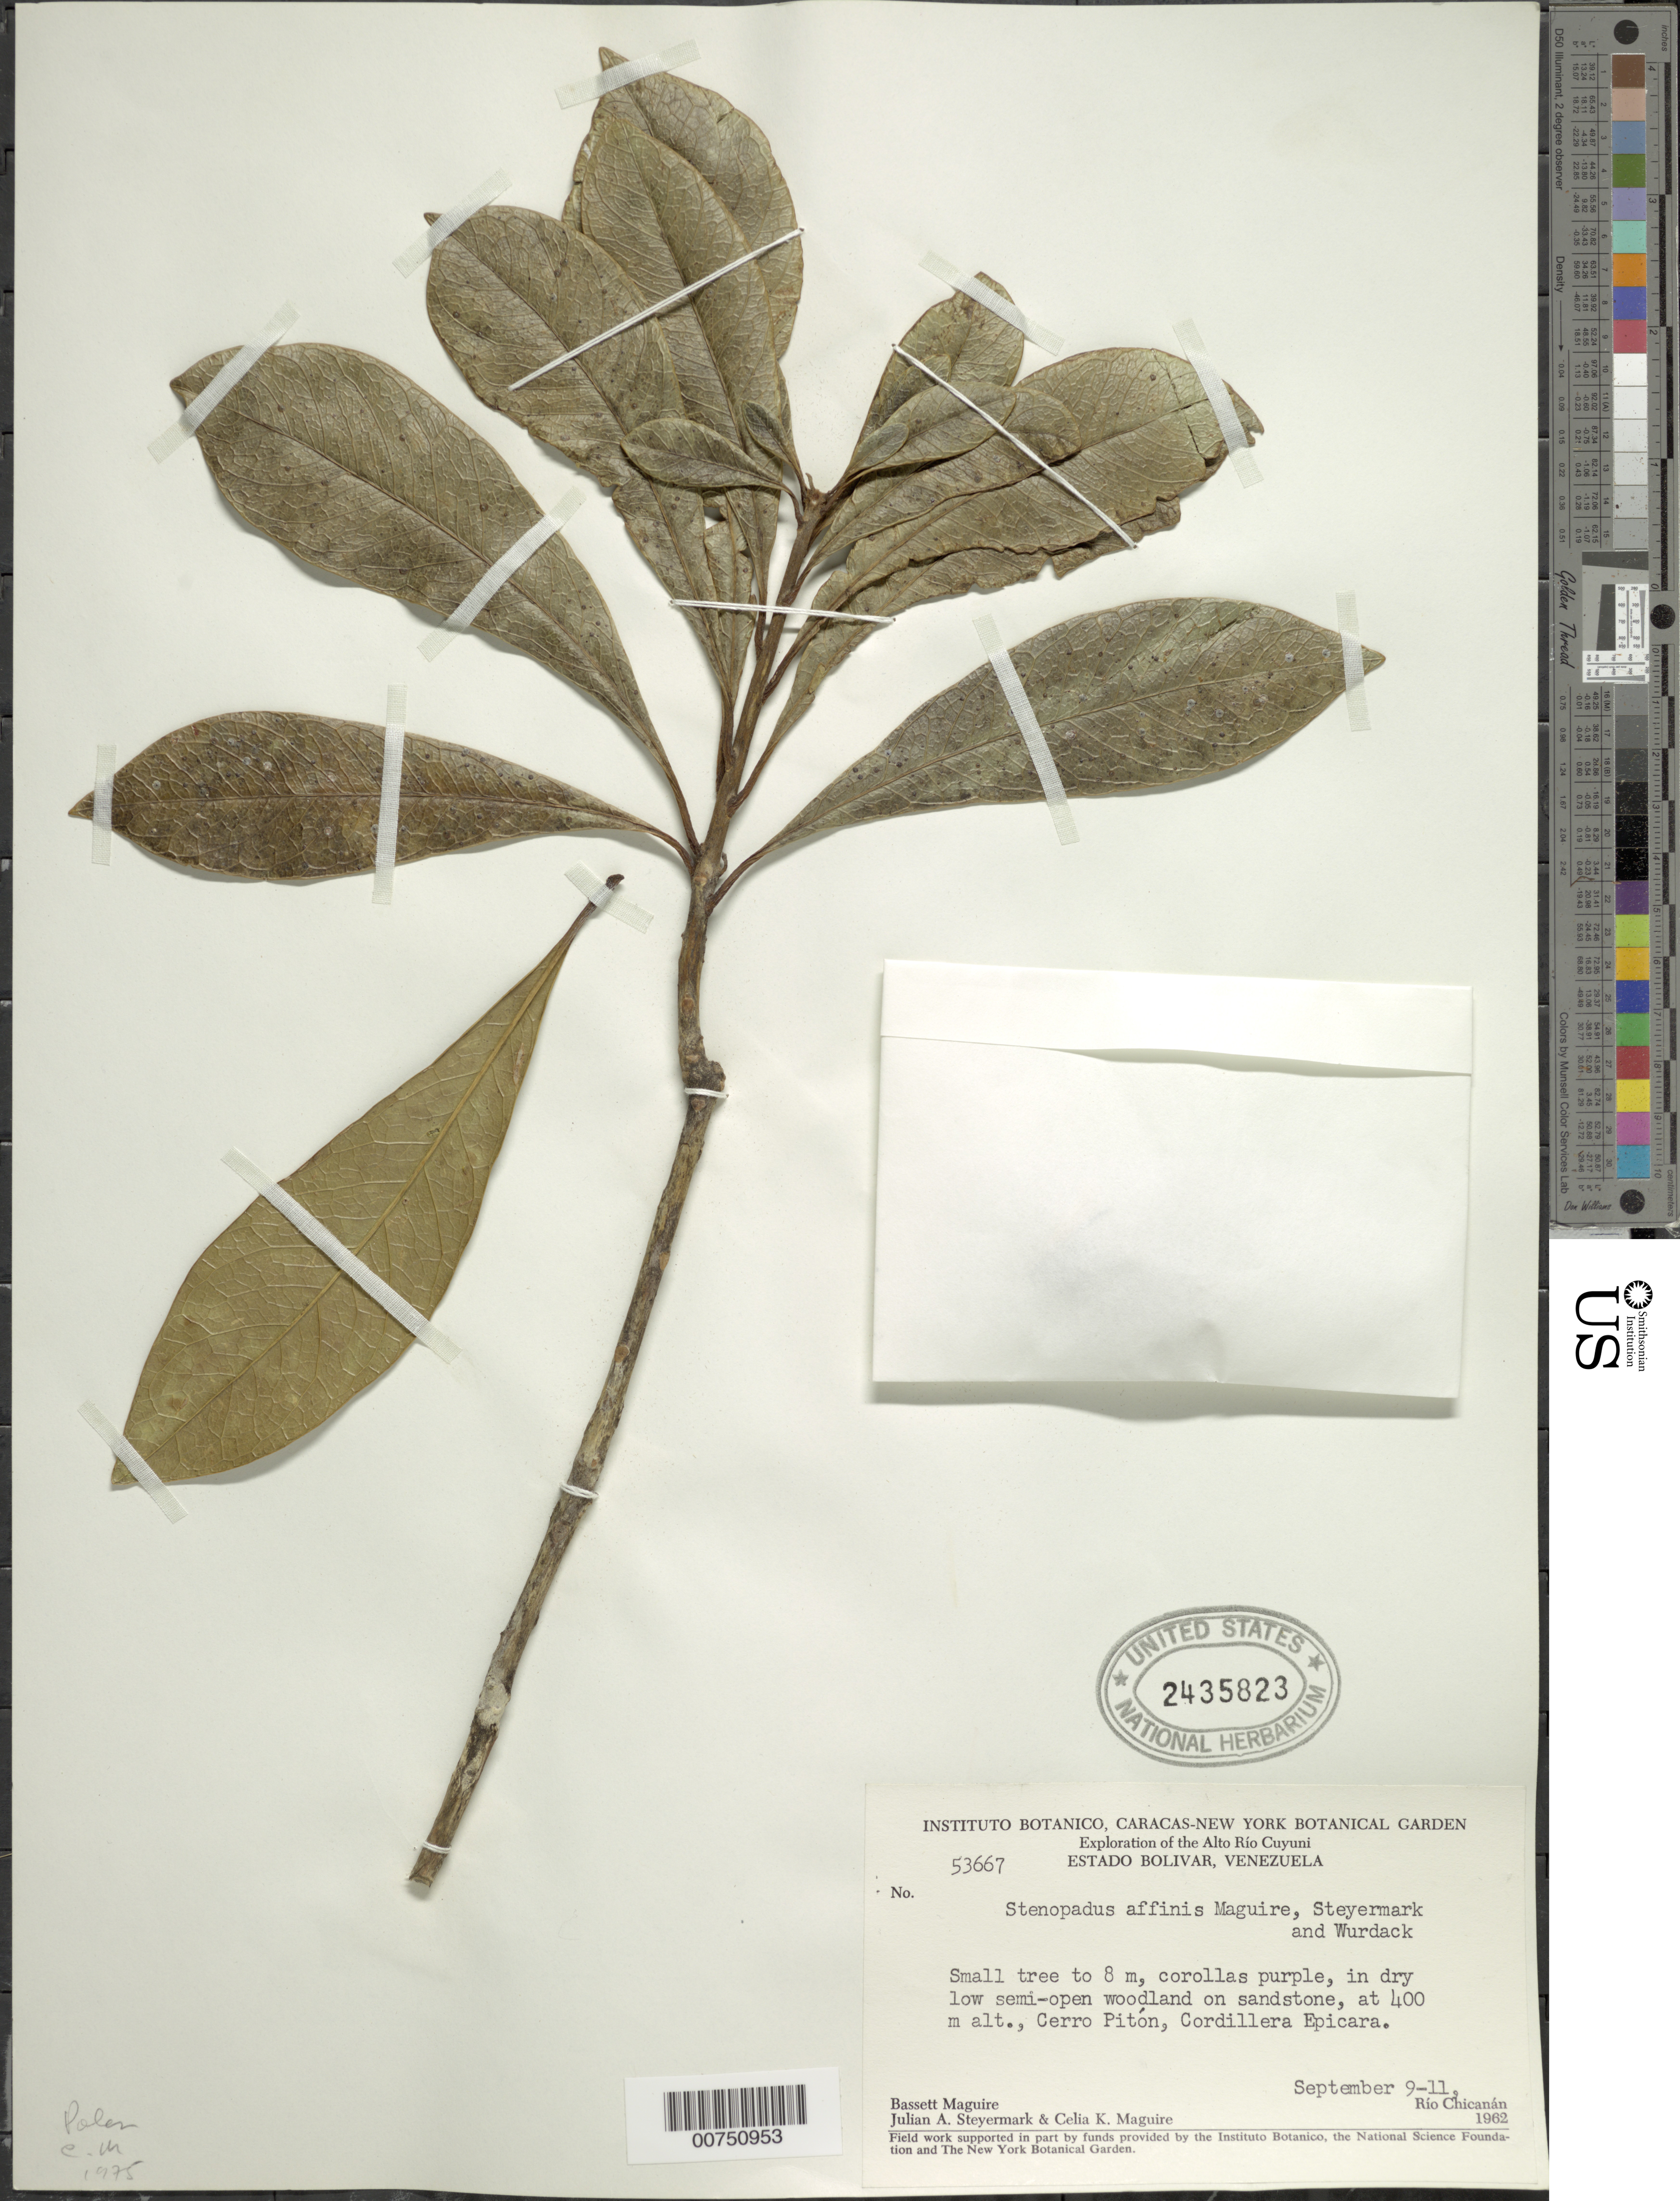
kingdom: Plantae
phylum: Tracheophyta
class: Magnoliopsida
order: Asterales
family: Asteraceae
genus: Stenopadus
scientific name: Stenopadus talaumifolius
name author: S.F. Blake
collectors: B. Maguire, J. Steyermark & C. K. Maguire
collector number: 53667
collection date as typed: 9-Sep-62 to 11-Sep-62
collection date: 1962-09-09/1962-09-11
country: Venezuela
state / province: Bolívar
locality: Alto Río Cuyuni, Cerro Pitón, Cordillera Epicara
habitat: Dry low semi-open woodland on sandstone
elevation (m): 400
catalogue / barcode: US 2435823